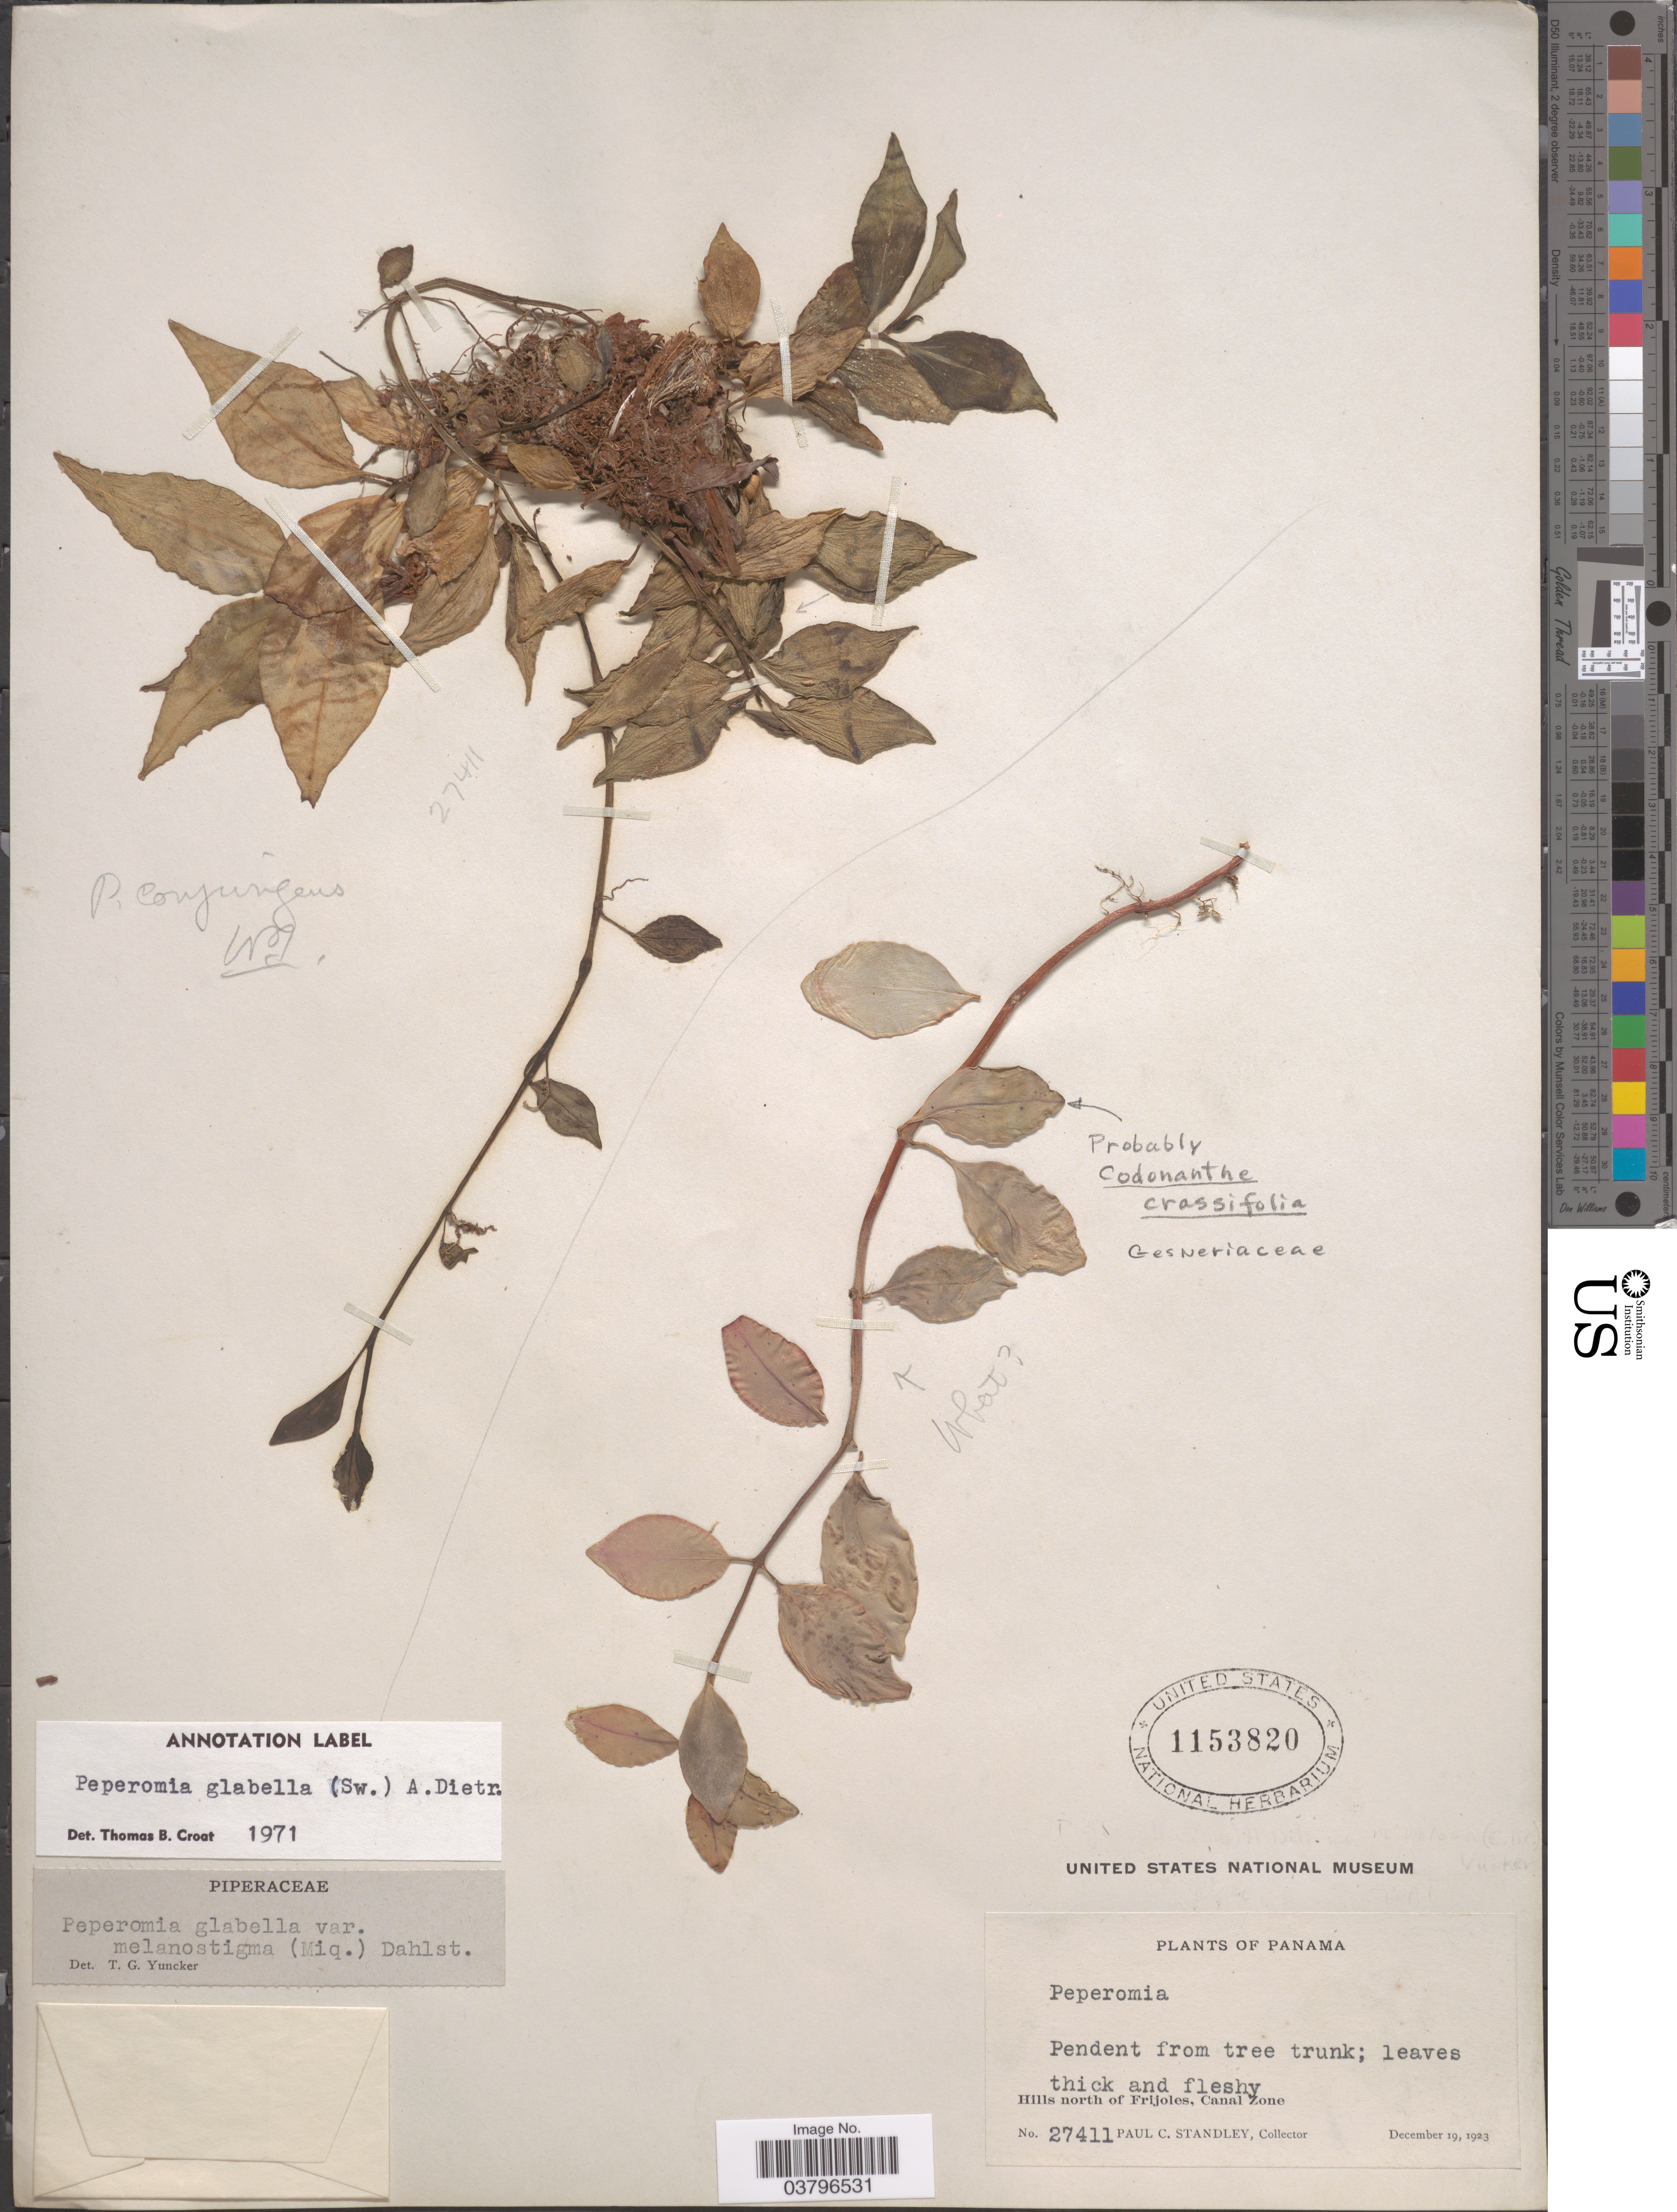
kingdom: Plantae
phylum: Tracheophyta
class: Magnoliopsida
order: Piperales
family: Piperaceae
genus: Peperomia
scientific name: Peperomia glabella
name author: (Sw.) A. Dietr.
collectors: P. C. Standley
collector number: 27411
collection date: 1923-12-19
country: Panama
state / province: Colón / Panamá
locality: Hills north of Frijoles, Canal Zone.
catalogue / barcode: US 1153820